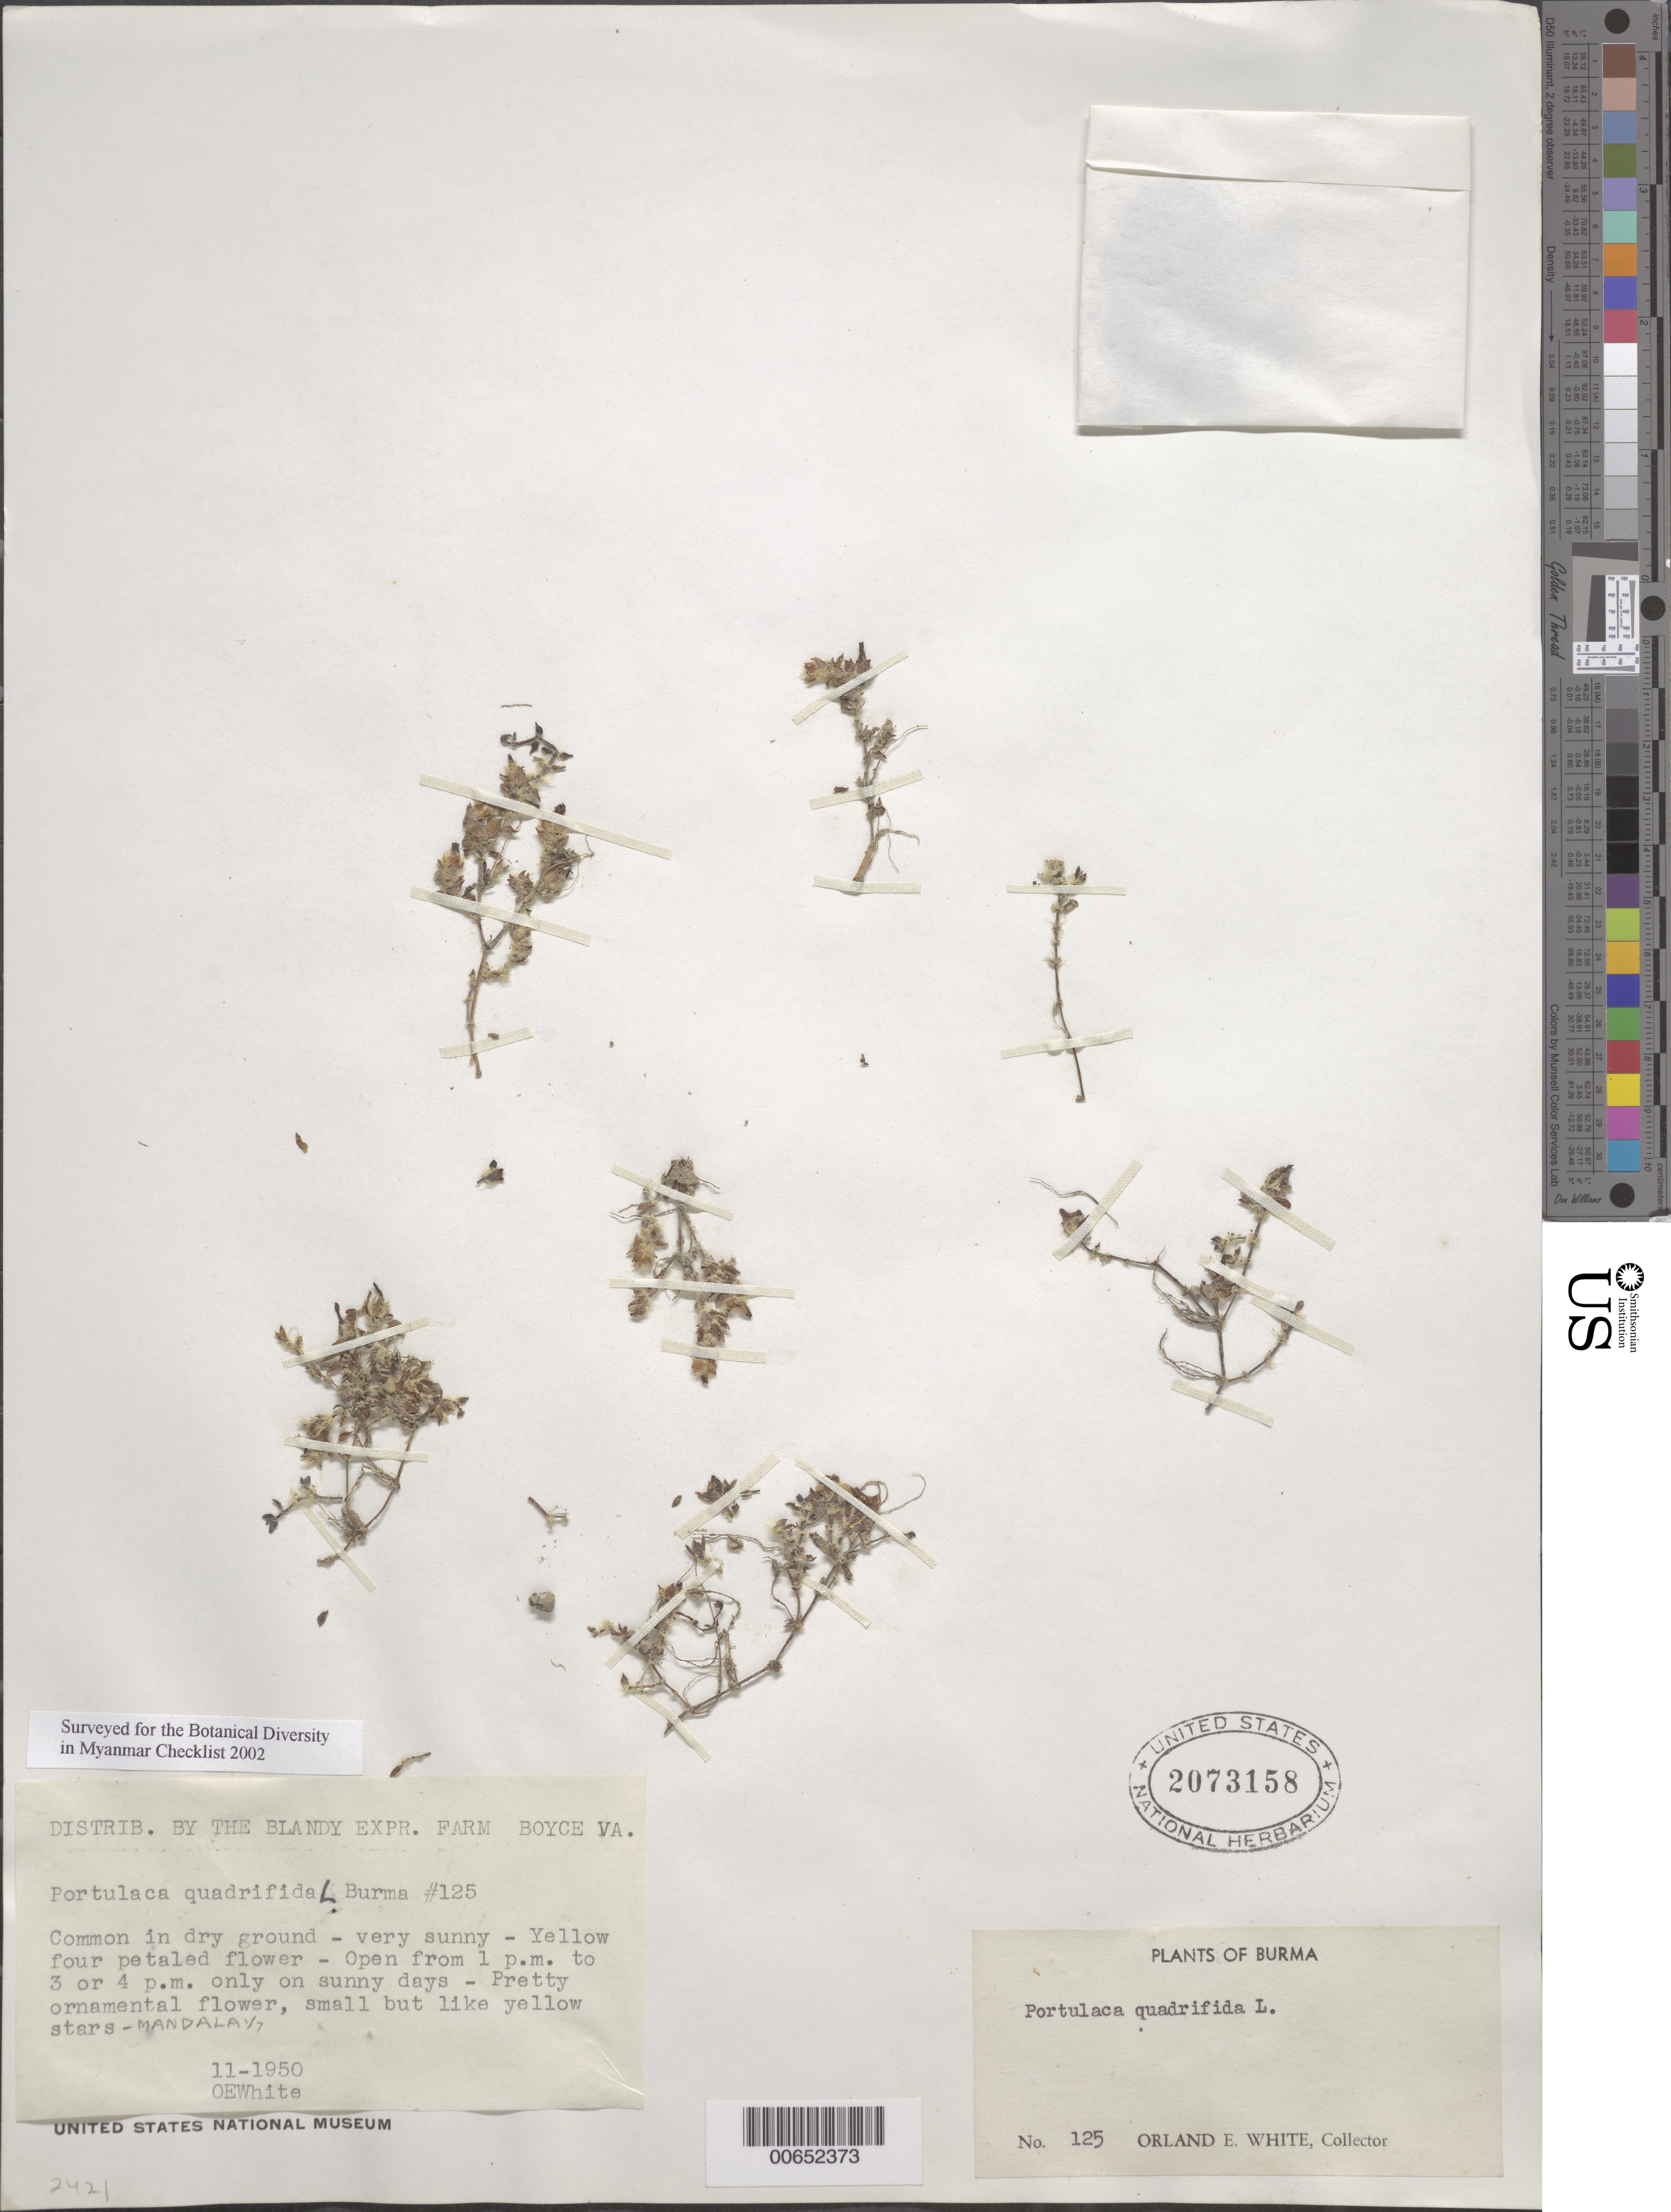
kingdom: Plantae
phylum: Tracheophyta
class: Magnoliopsida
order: Caryophyllales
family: Portulacaceae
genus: Portulaca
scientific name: Portulaca quadrifida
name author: L.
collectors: O. E. White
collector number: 125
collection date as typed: Nov 1950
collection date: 1950-11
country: Myanmar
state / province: Mandalay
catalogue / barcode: US 2073158